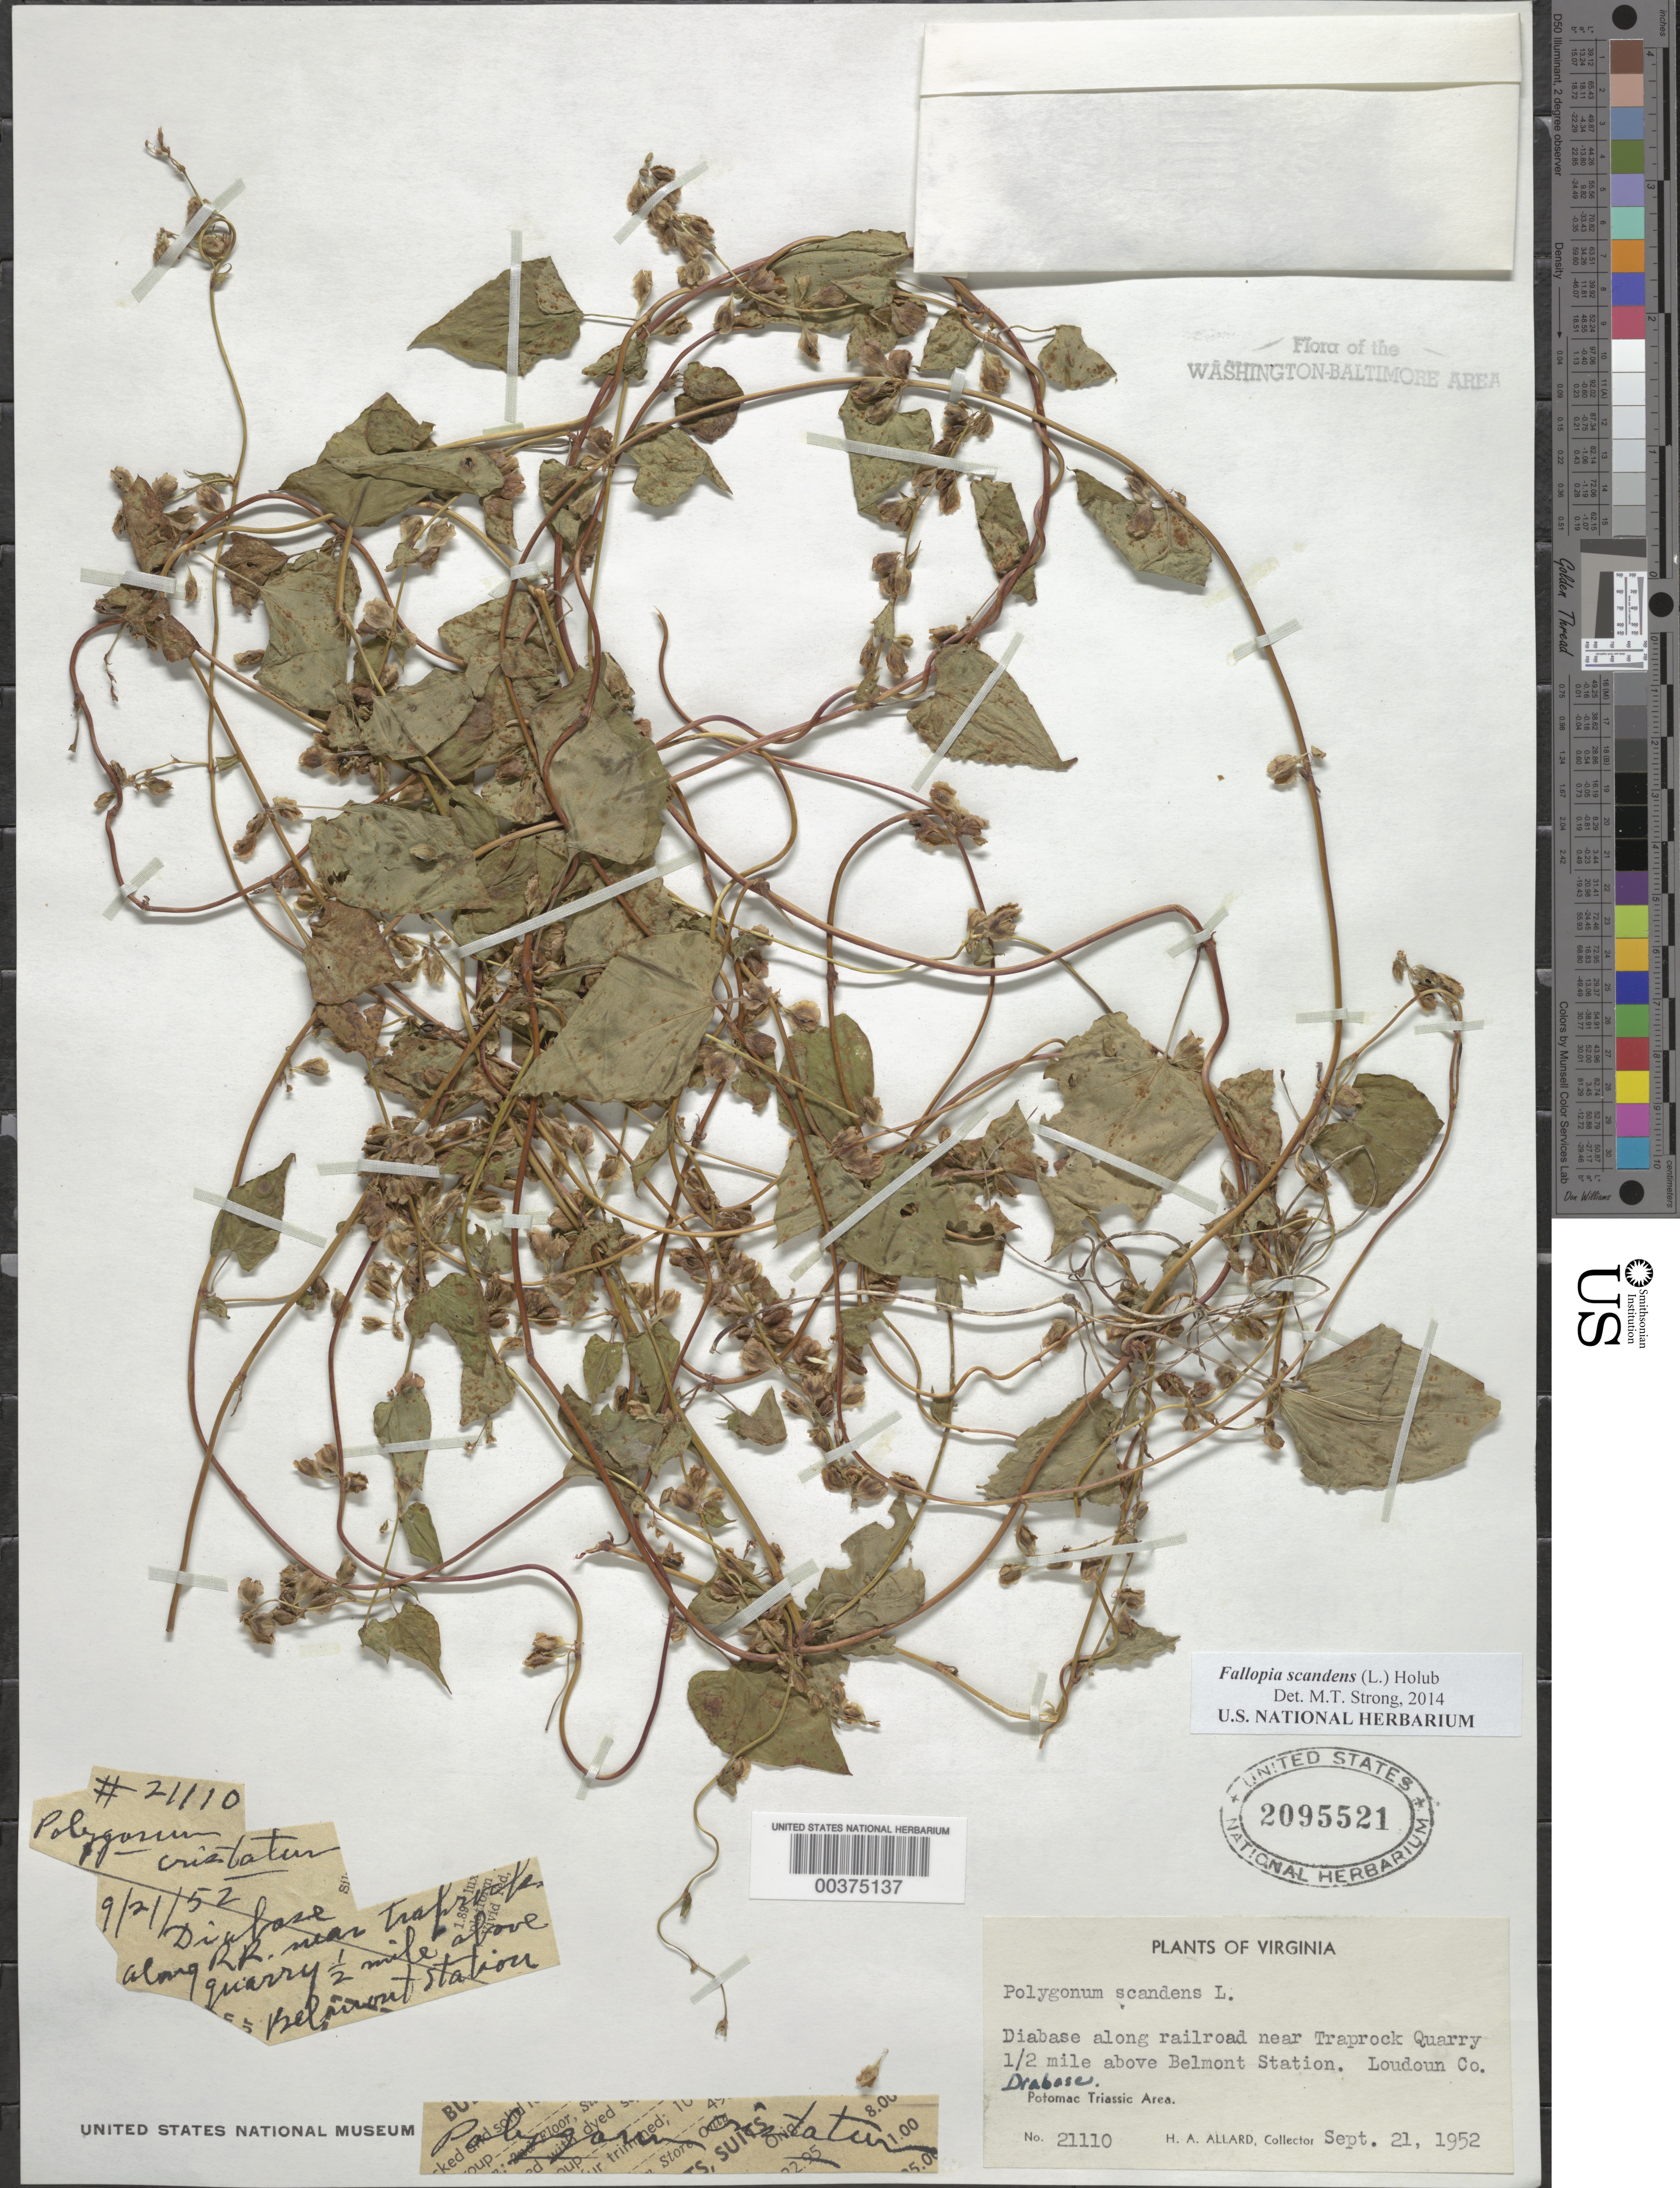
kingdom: Plantae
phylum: Tracheophyta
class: Magnoliopsida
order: Caryophyllales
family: Polygonaceae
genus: Fallopia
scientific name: Fallopia scandens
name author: (L.) Holub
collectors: H. A. Allard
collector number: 21110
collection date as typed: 21 Sep 1952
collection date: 1952-09-21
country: United States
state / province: Virginia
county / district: Loudoun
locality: Railroad above Belmont Station, near Traprock quarry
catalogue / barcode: US 2095521